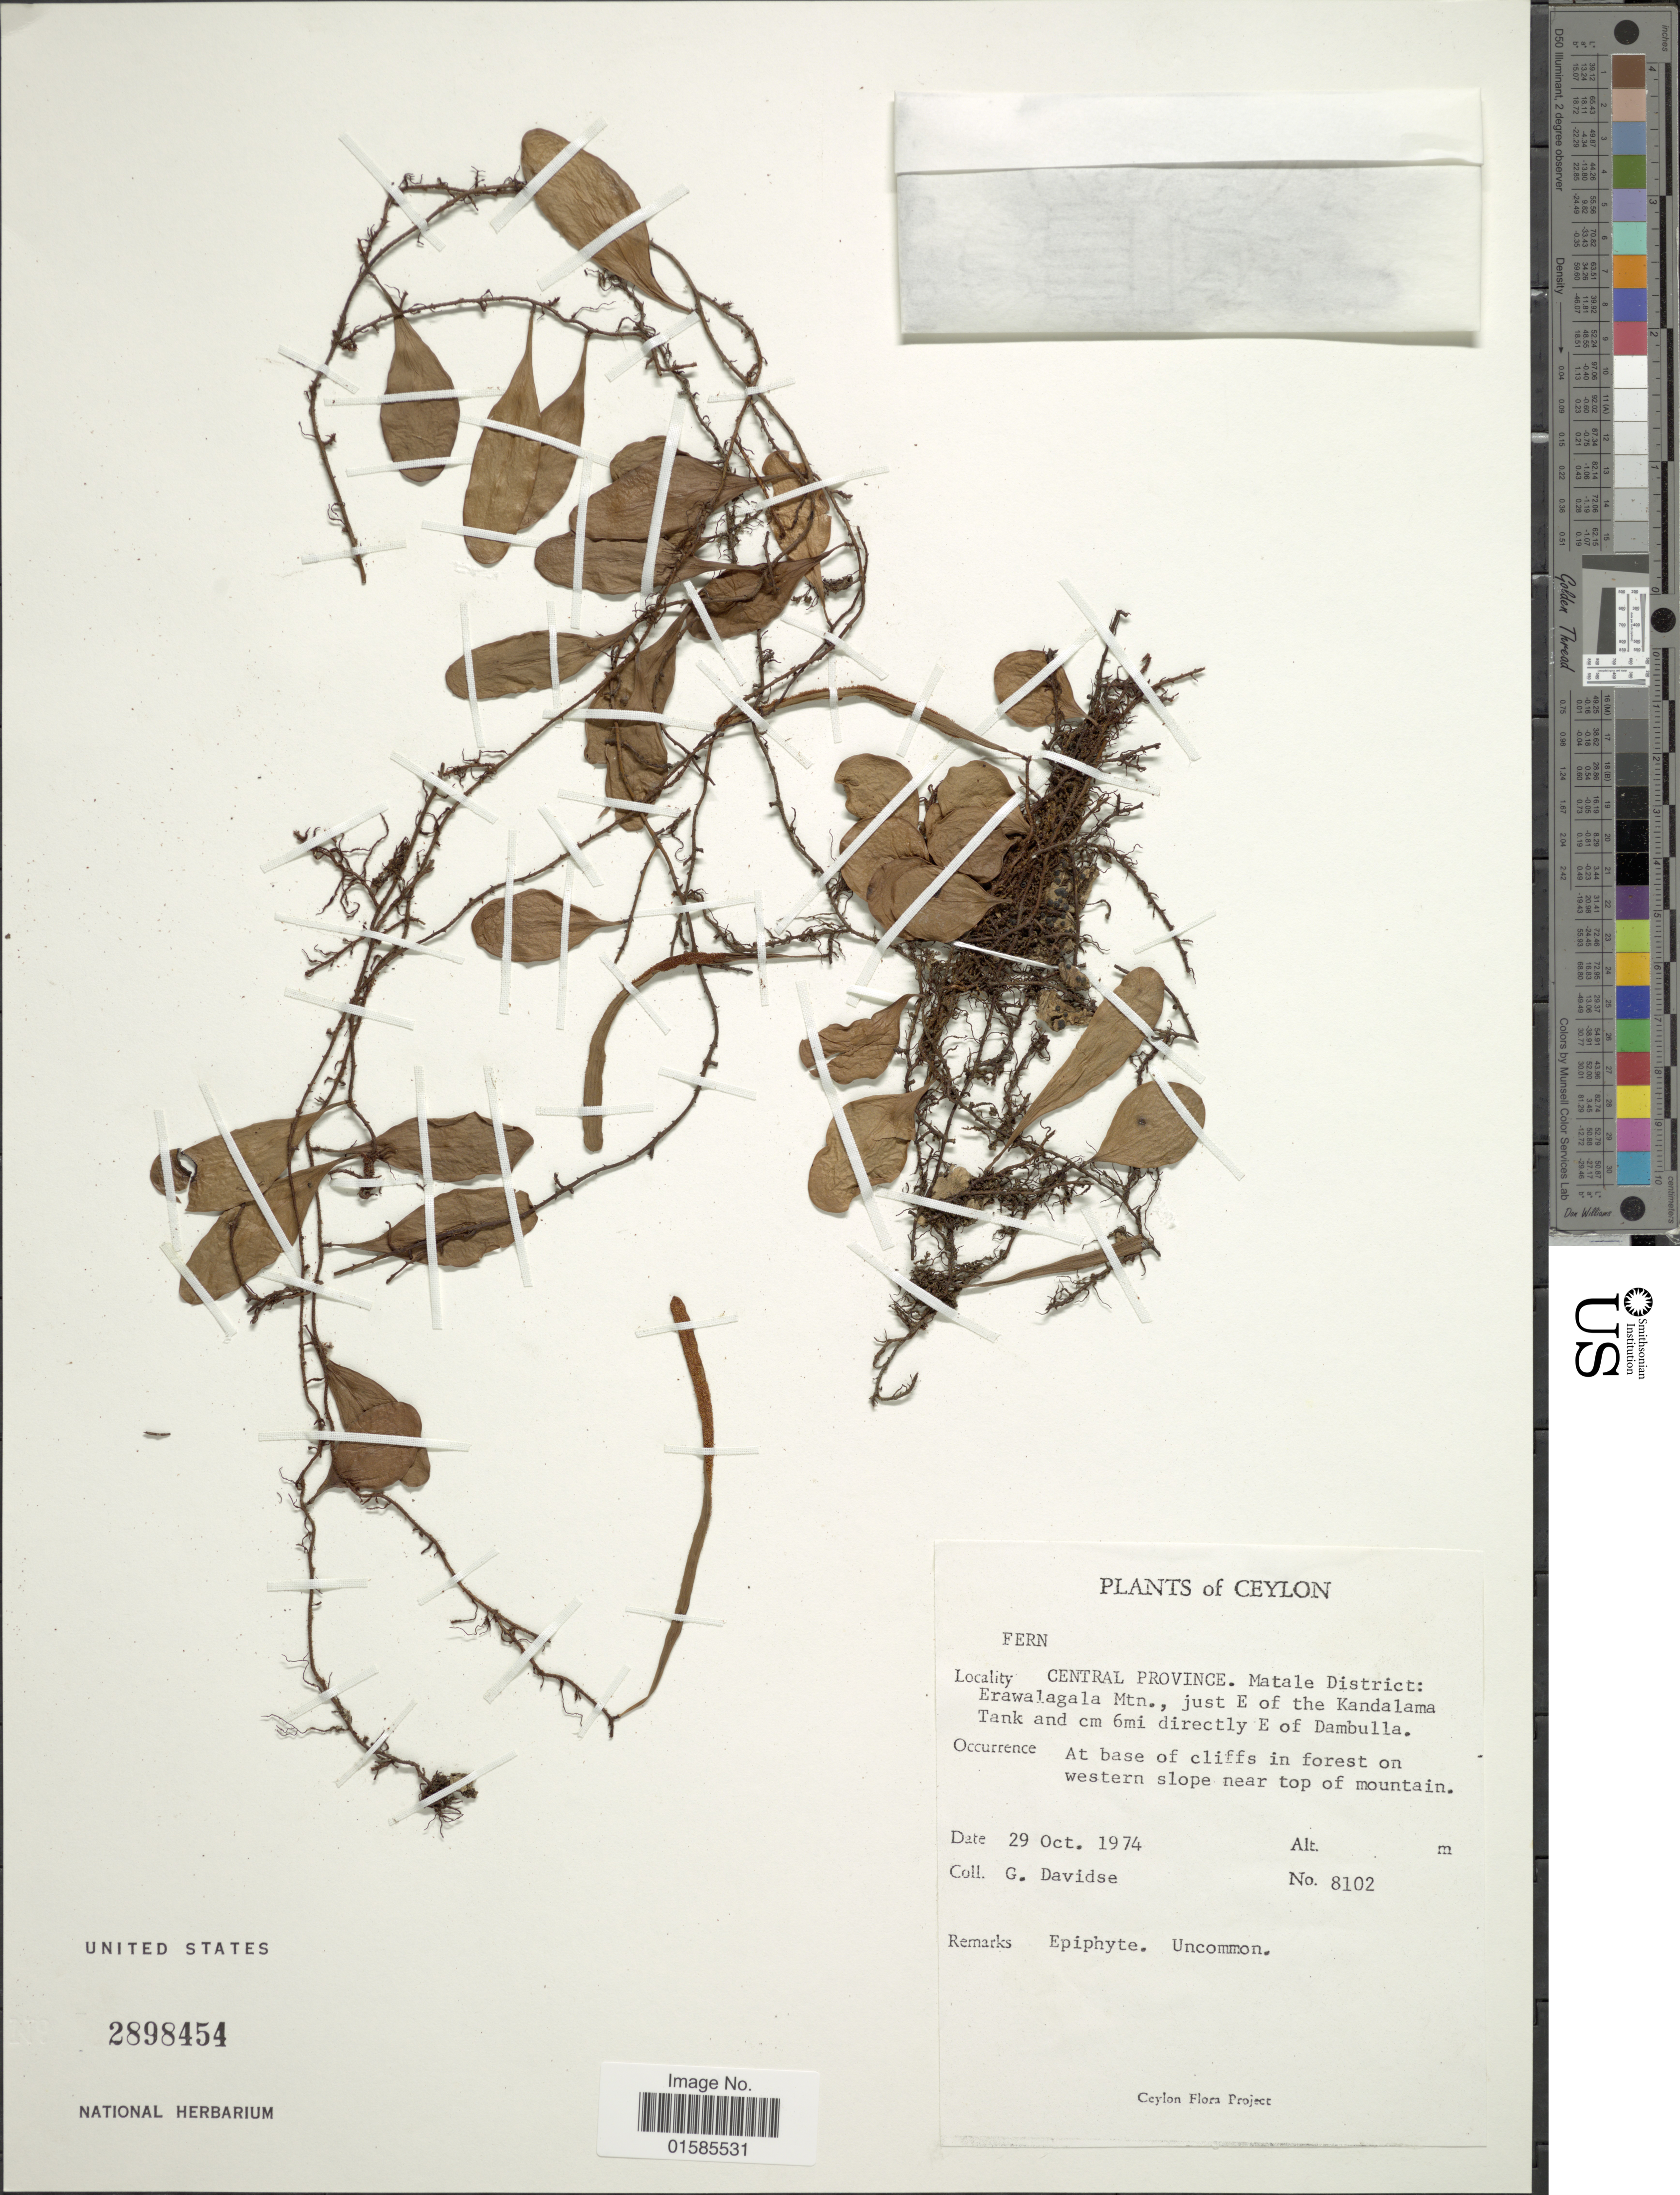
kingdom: Plantae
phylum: Tracheophyta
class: Polypodiopsida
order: Polypodiales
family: Polypodiaceae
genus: Leptochilus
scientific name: Leptochilus sp.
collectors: G. Davidse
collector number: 8102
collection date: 1974-10-29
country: Sri Lanka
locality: Ceylon, Central Province. Matale District, Erawalagala Mtn. just E of the Kandalma Tank and cm 6mi directly E of Dambulla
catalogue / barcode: US 2898454